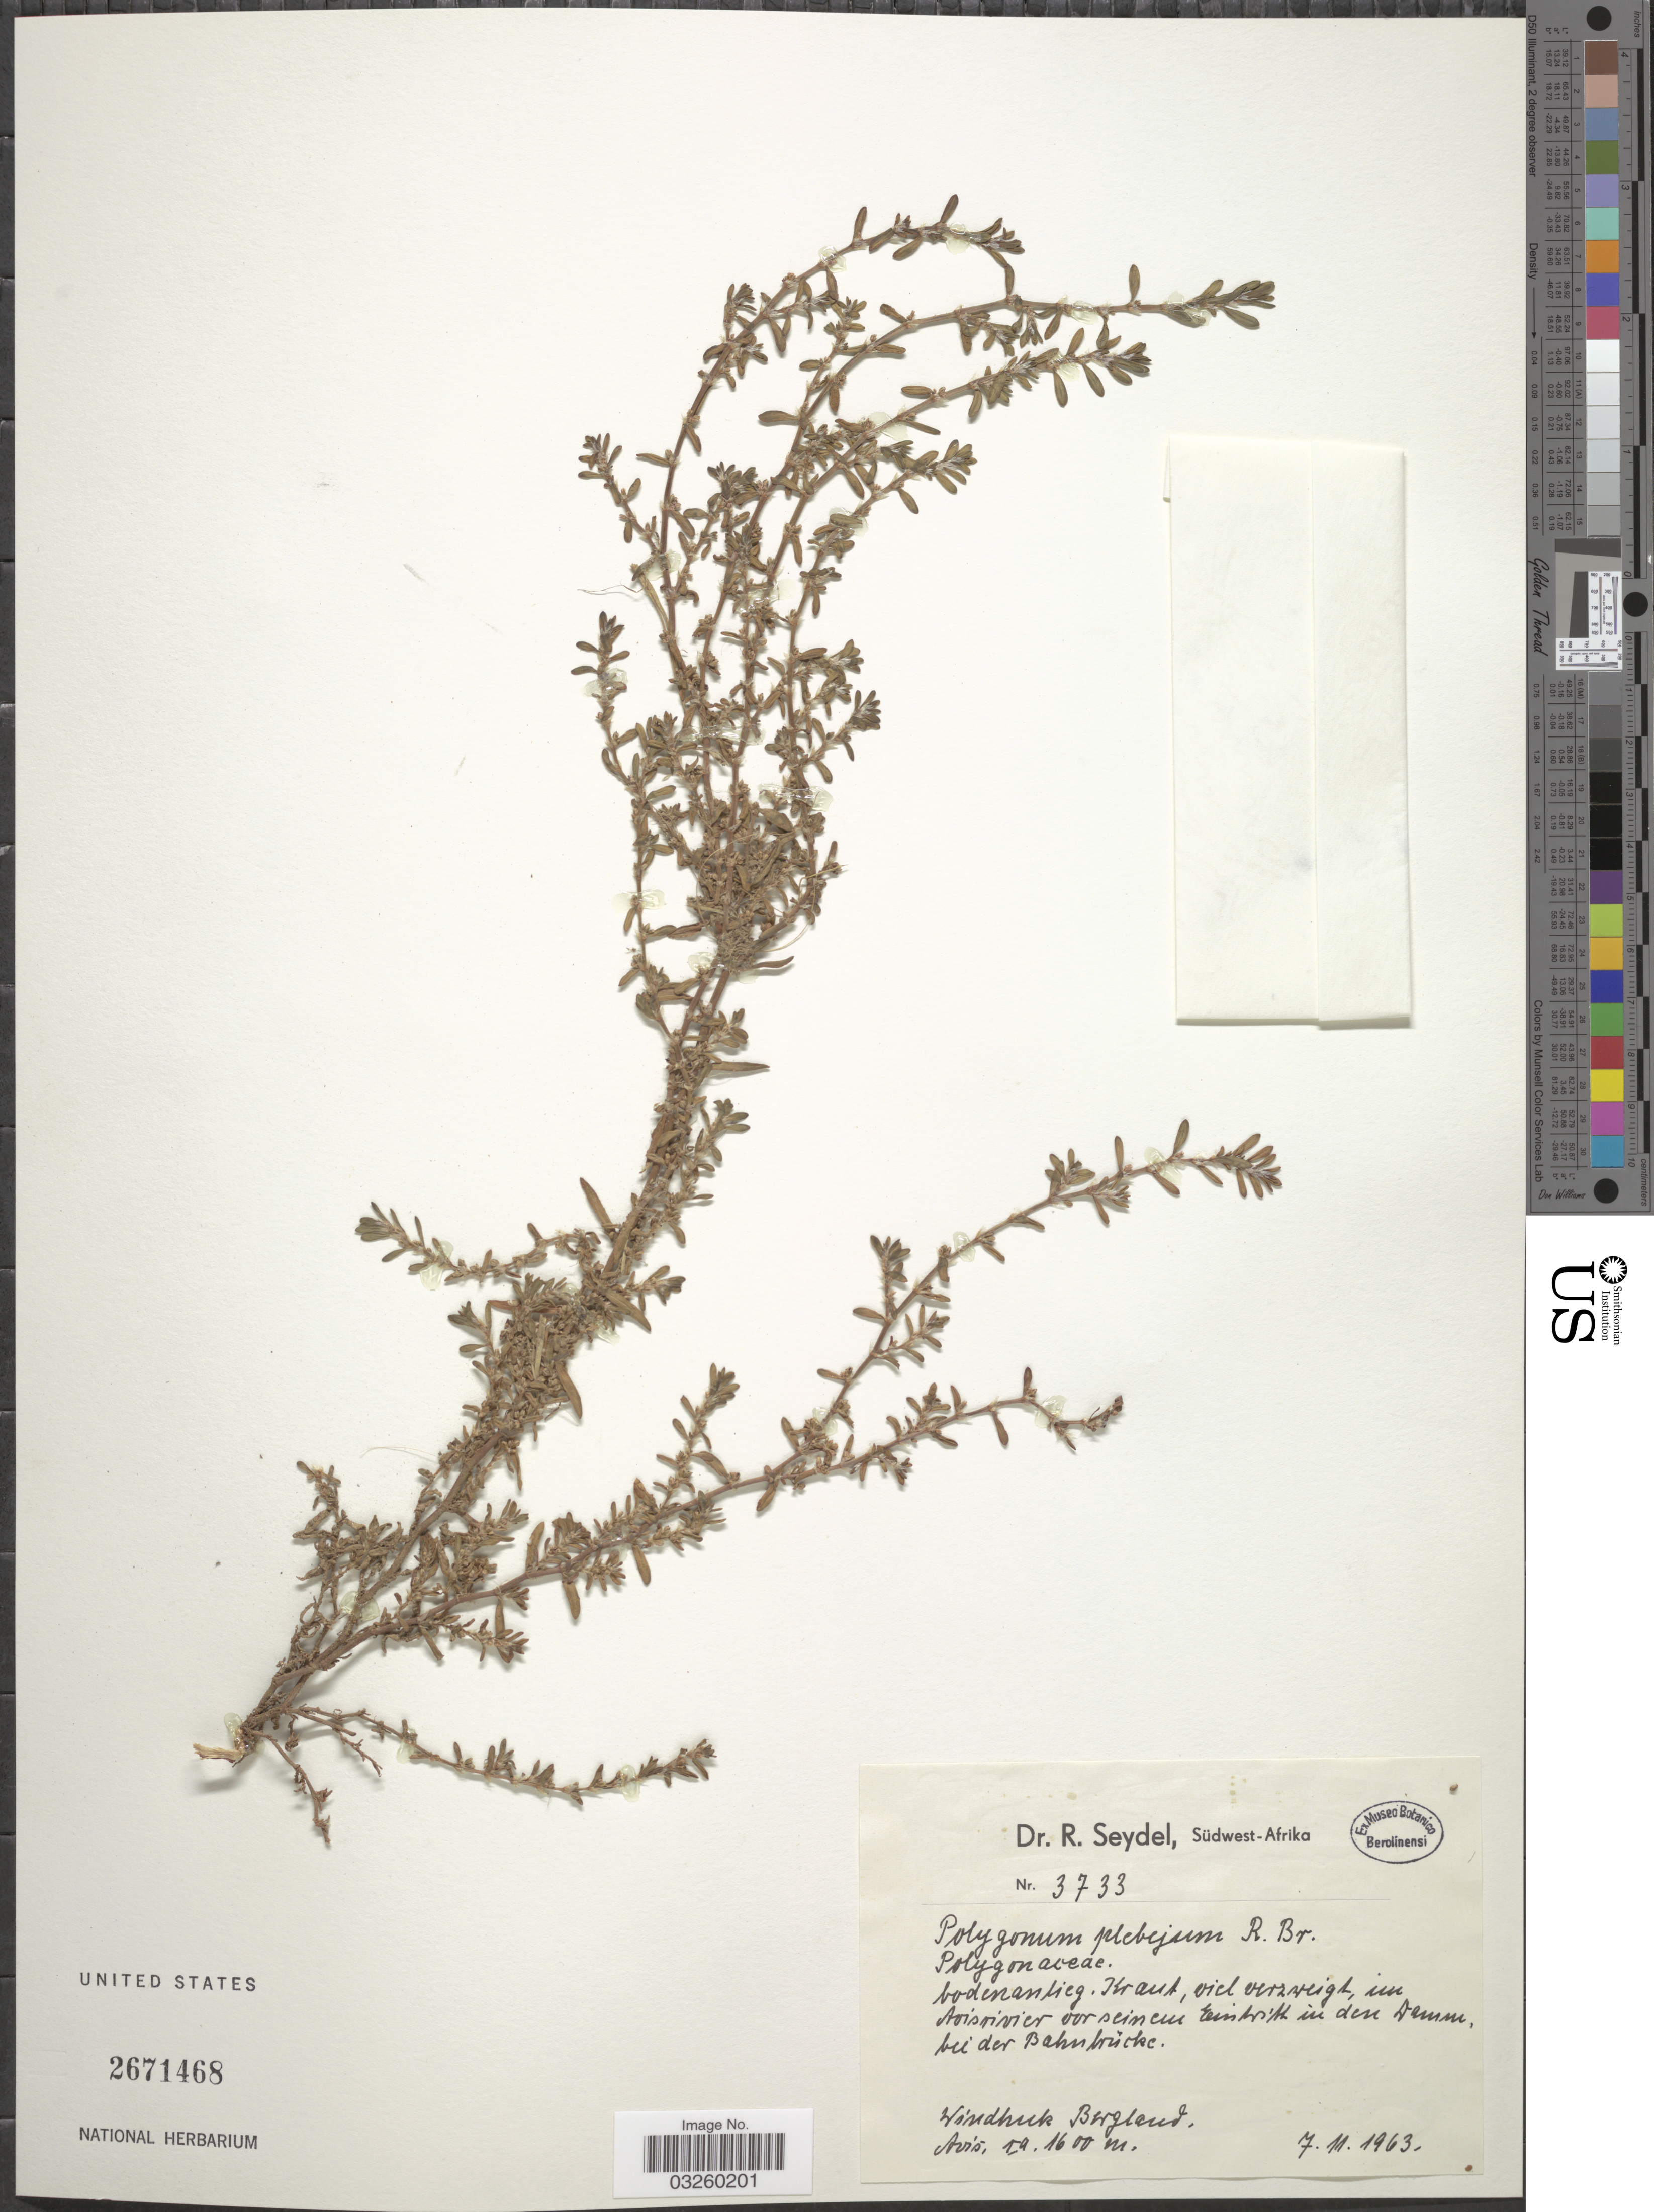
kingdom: Plantae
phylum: Tracheophyta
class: Magnoliopsida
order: Caryophyllales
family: Polygonaceae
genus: Polygonum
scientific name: Polygonum plebeium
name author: R. Br.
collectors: R. Seydel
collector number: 3733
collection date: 1963-11-07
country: Namibia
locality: Windhuk, Bergland, Avis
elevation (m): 1600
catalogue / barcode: US 2671468